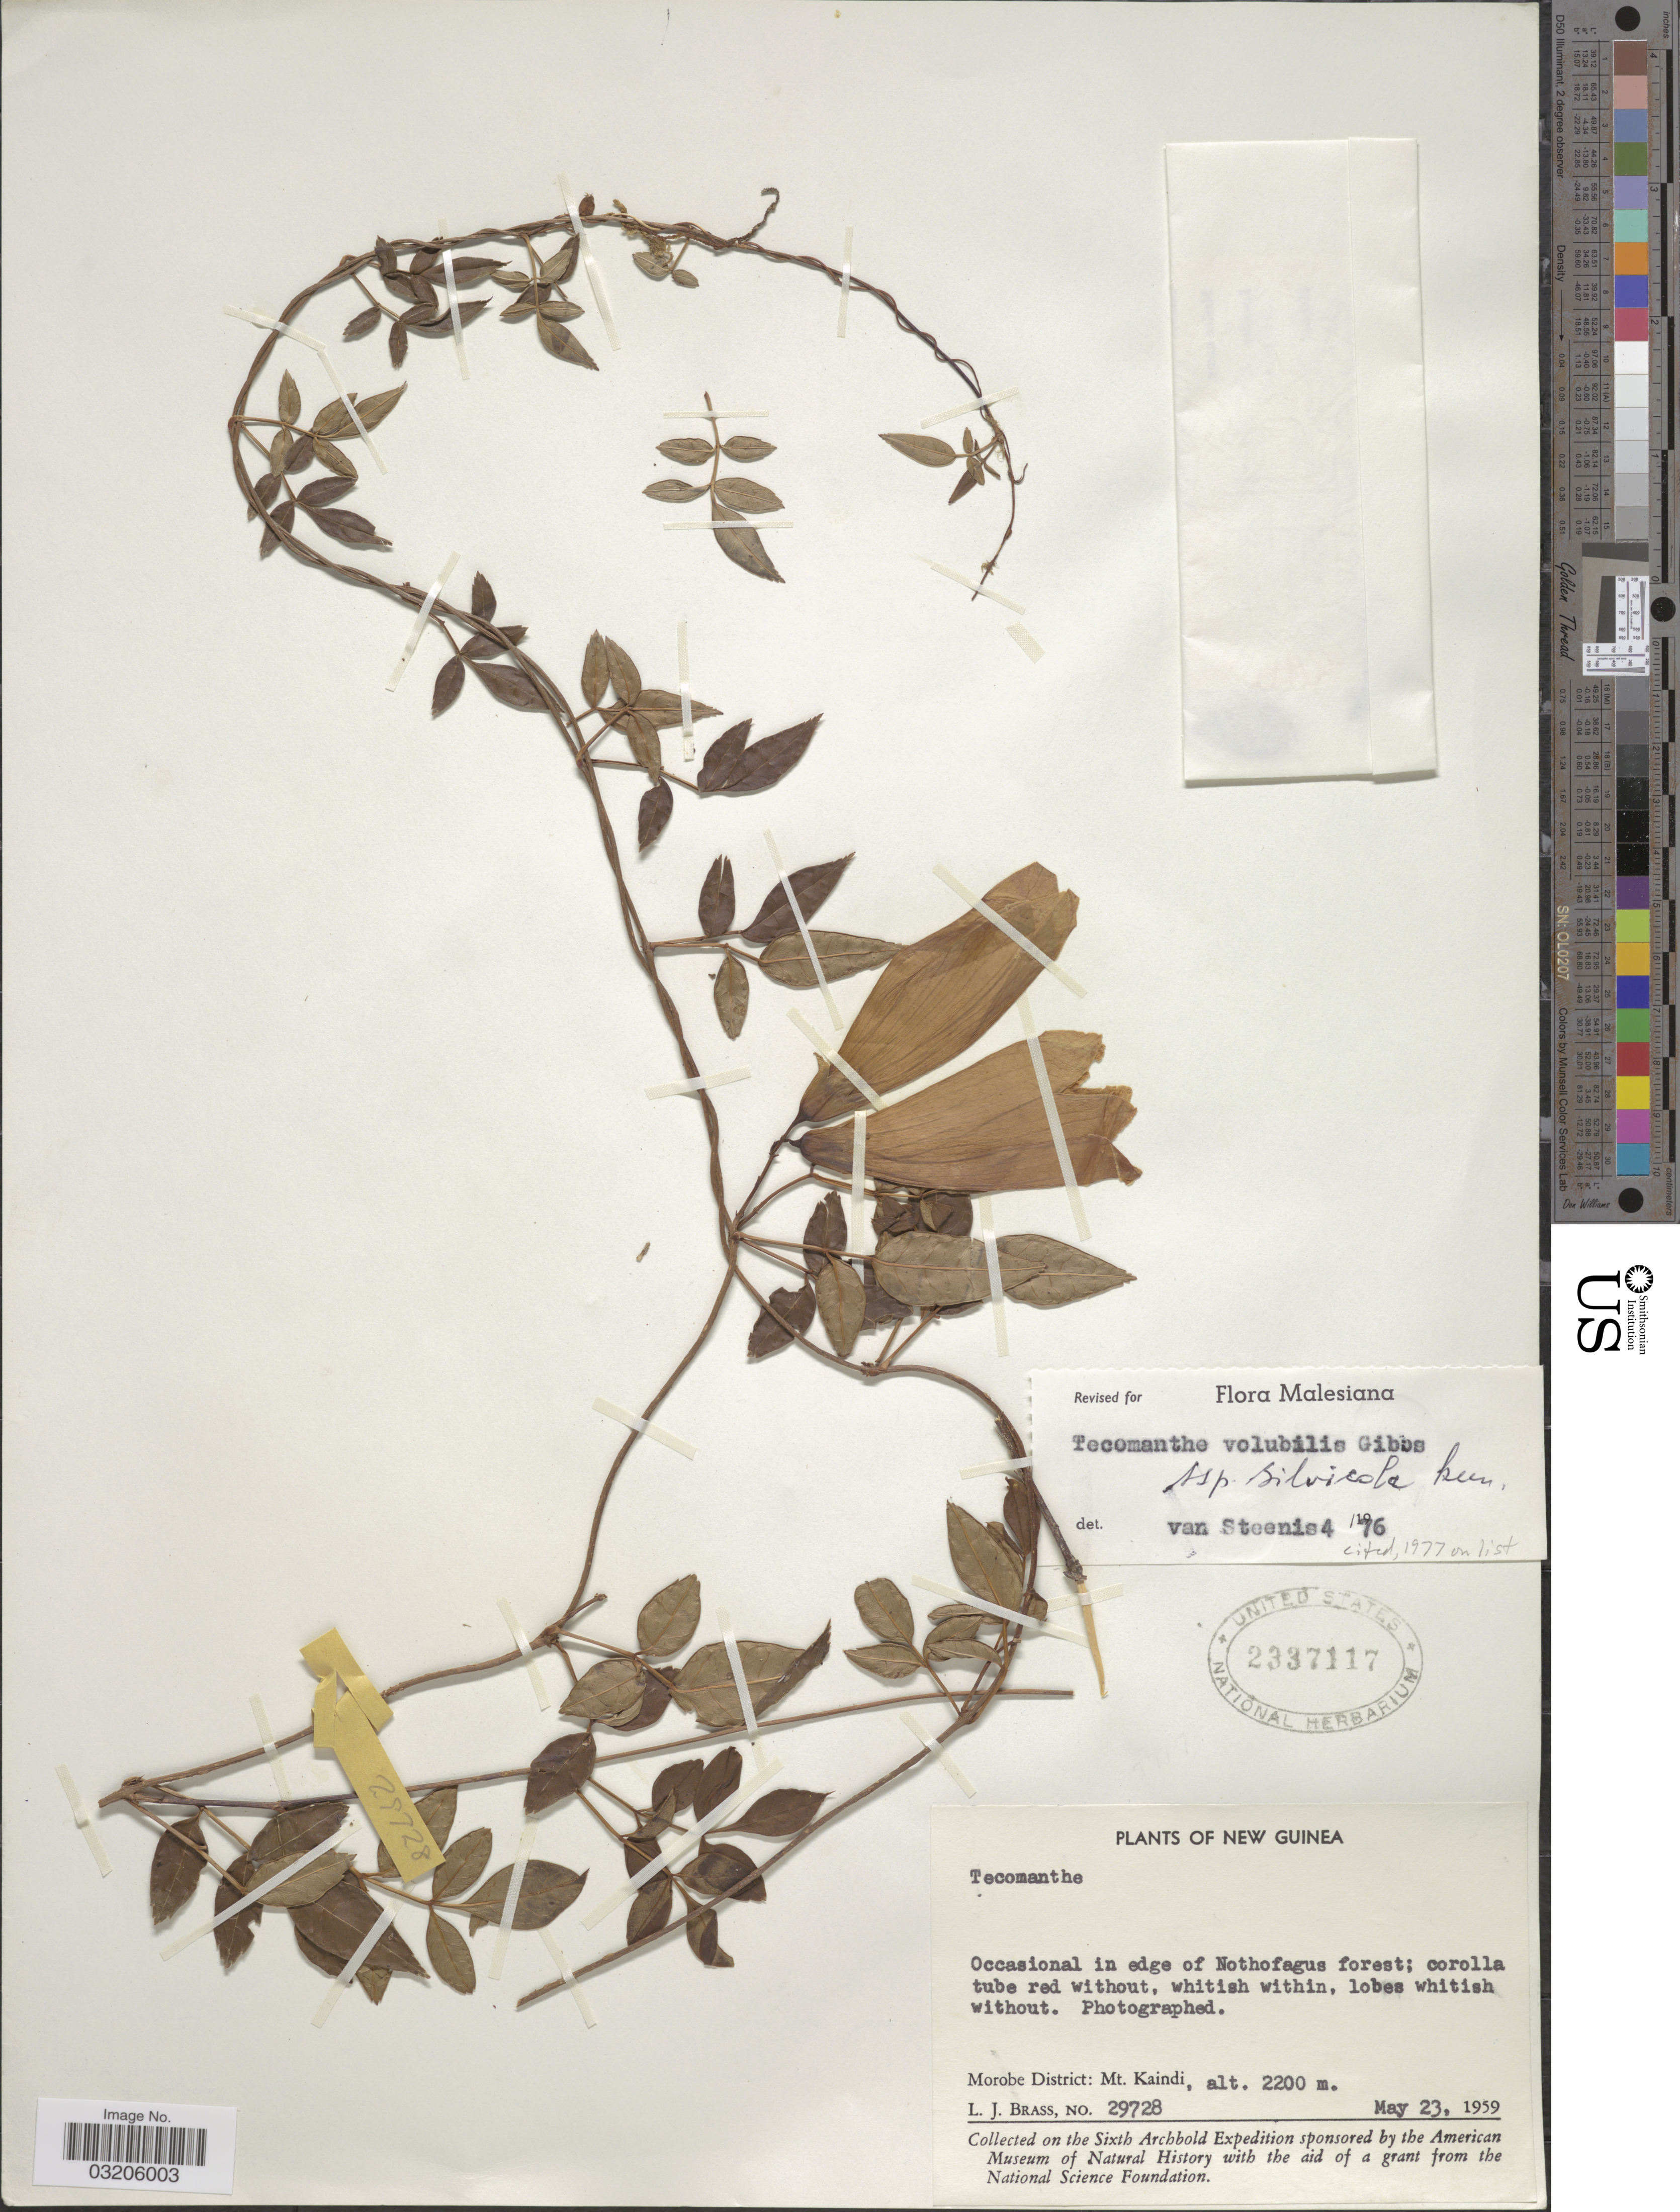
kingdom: Plantae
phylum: Tracheophyta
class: Magnoliopsida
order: Lamiales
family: Bignoniaceae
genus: Tecomanthe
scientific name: Tecomanthe volubilis subsp. silvicola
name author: Gibbs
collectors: L. J. Brass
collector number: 29728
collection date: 1959-05-23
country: Papua New Guinea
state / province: Morobe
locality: New Guinea. Morobe District: Mt. Kaindi.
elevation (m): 2200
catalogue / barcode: US 2337117